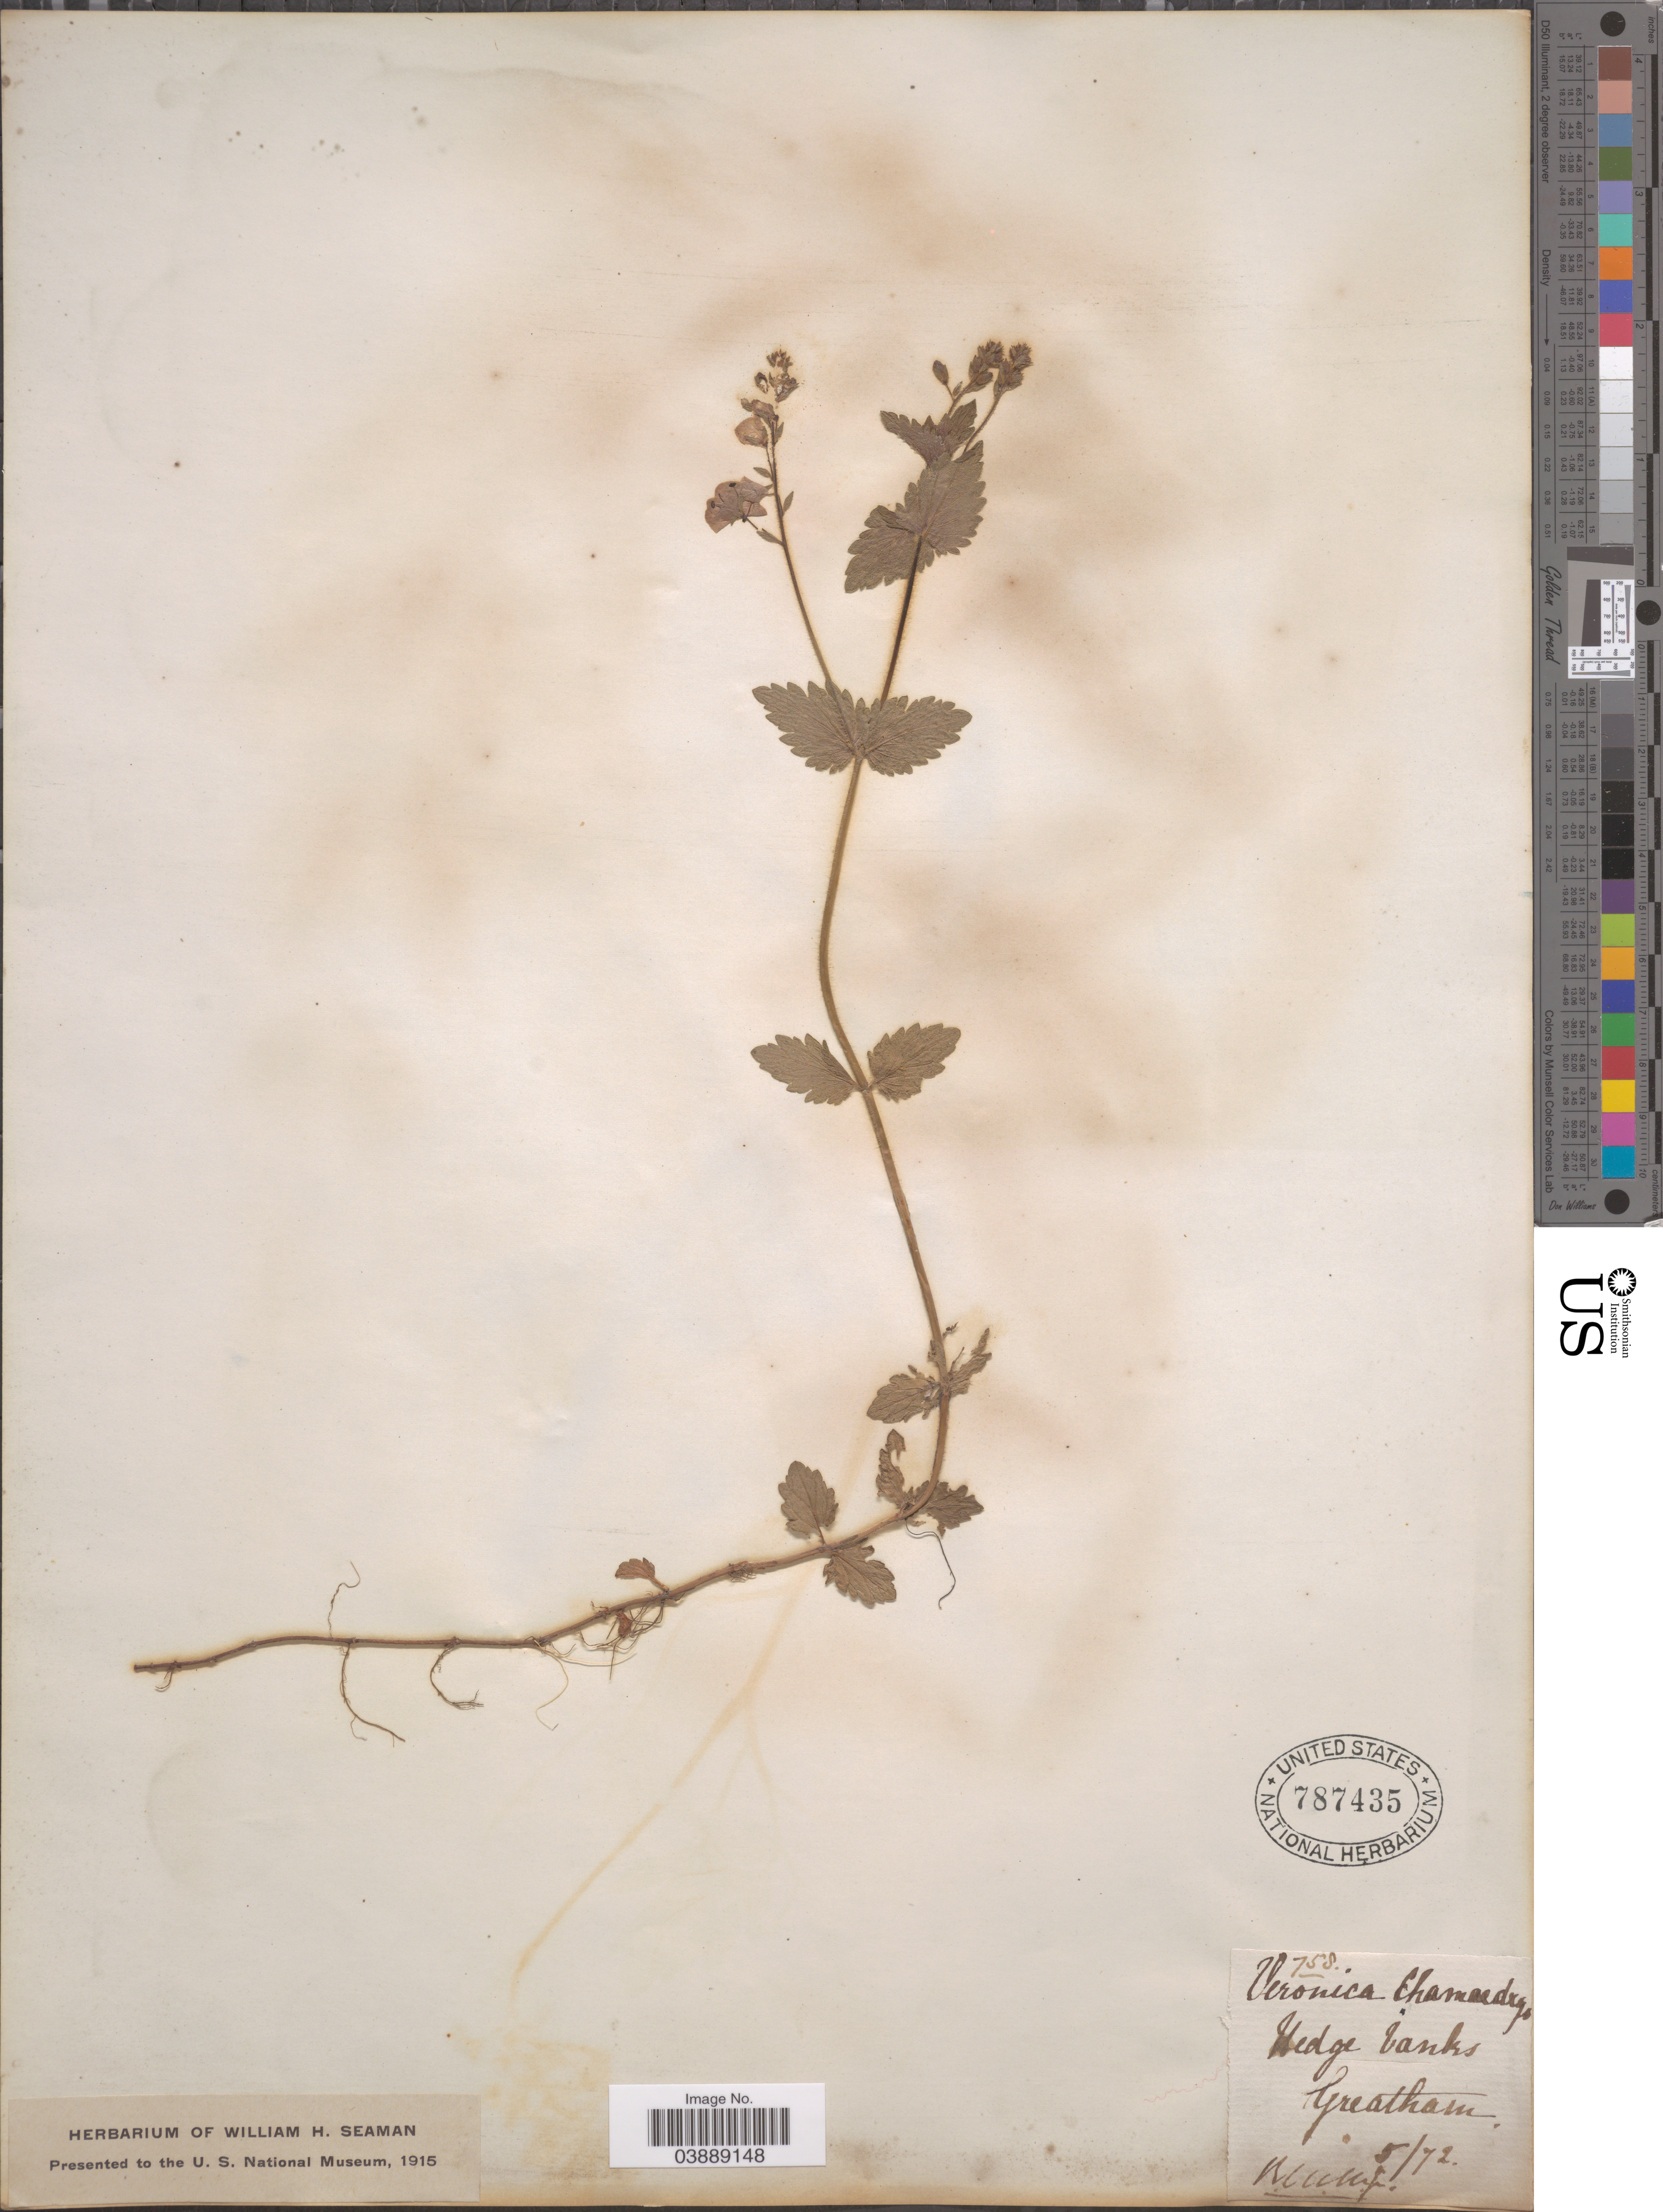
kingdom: Plantae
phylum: Tracheophyta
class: Magnoliopsida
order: Lamiales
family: Plantaginaceae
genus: Veronica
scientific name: Veronica chamaedrys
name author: L.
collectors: B.M.M. Jr.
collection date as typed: Transcribed d/m/y: /5/72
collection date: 1872-05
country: United Kingdom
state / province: England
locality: Hedge banks, Greatham.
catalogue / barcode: US 787435